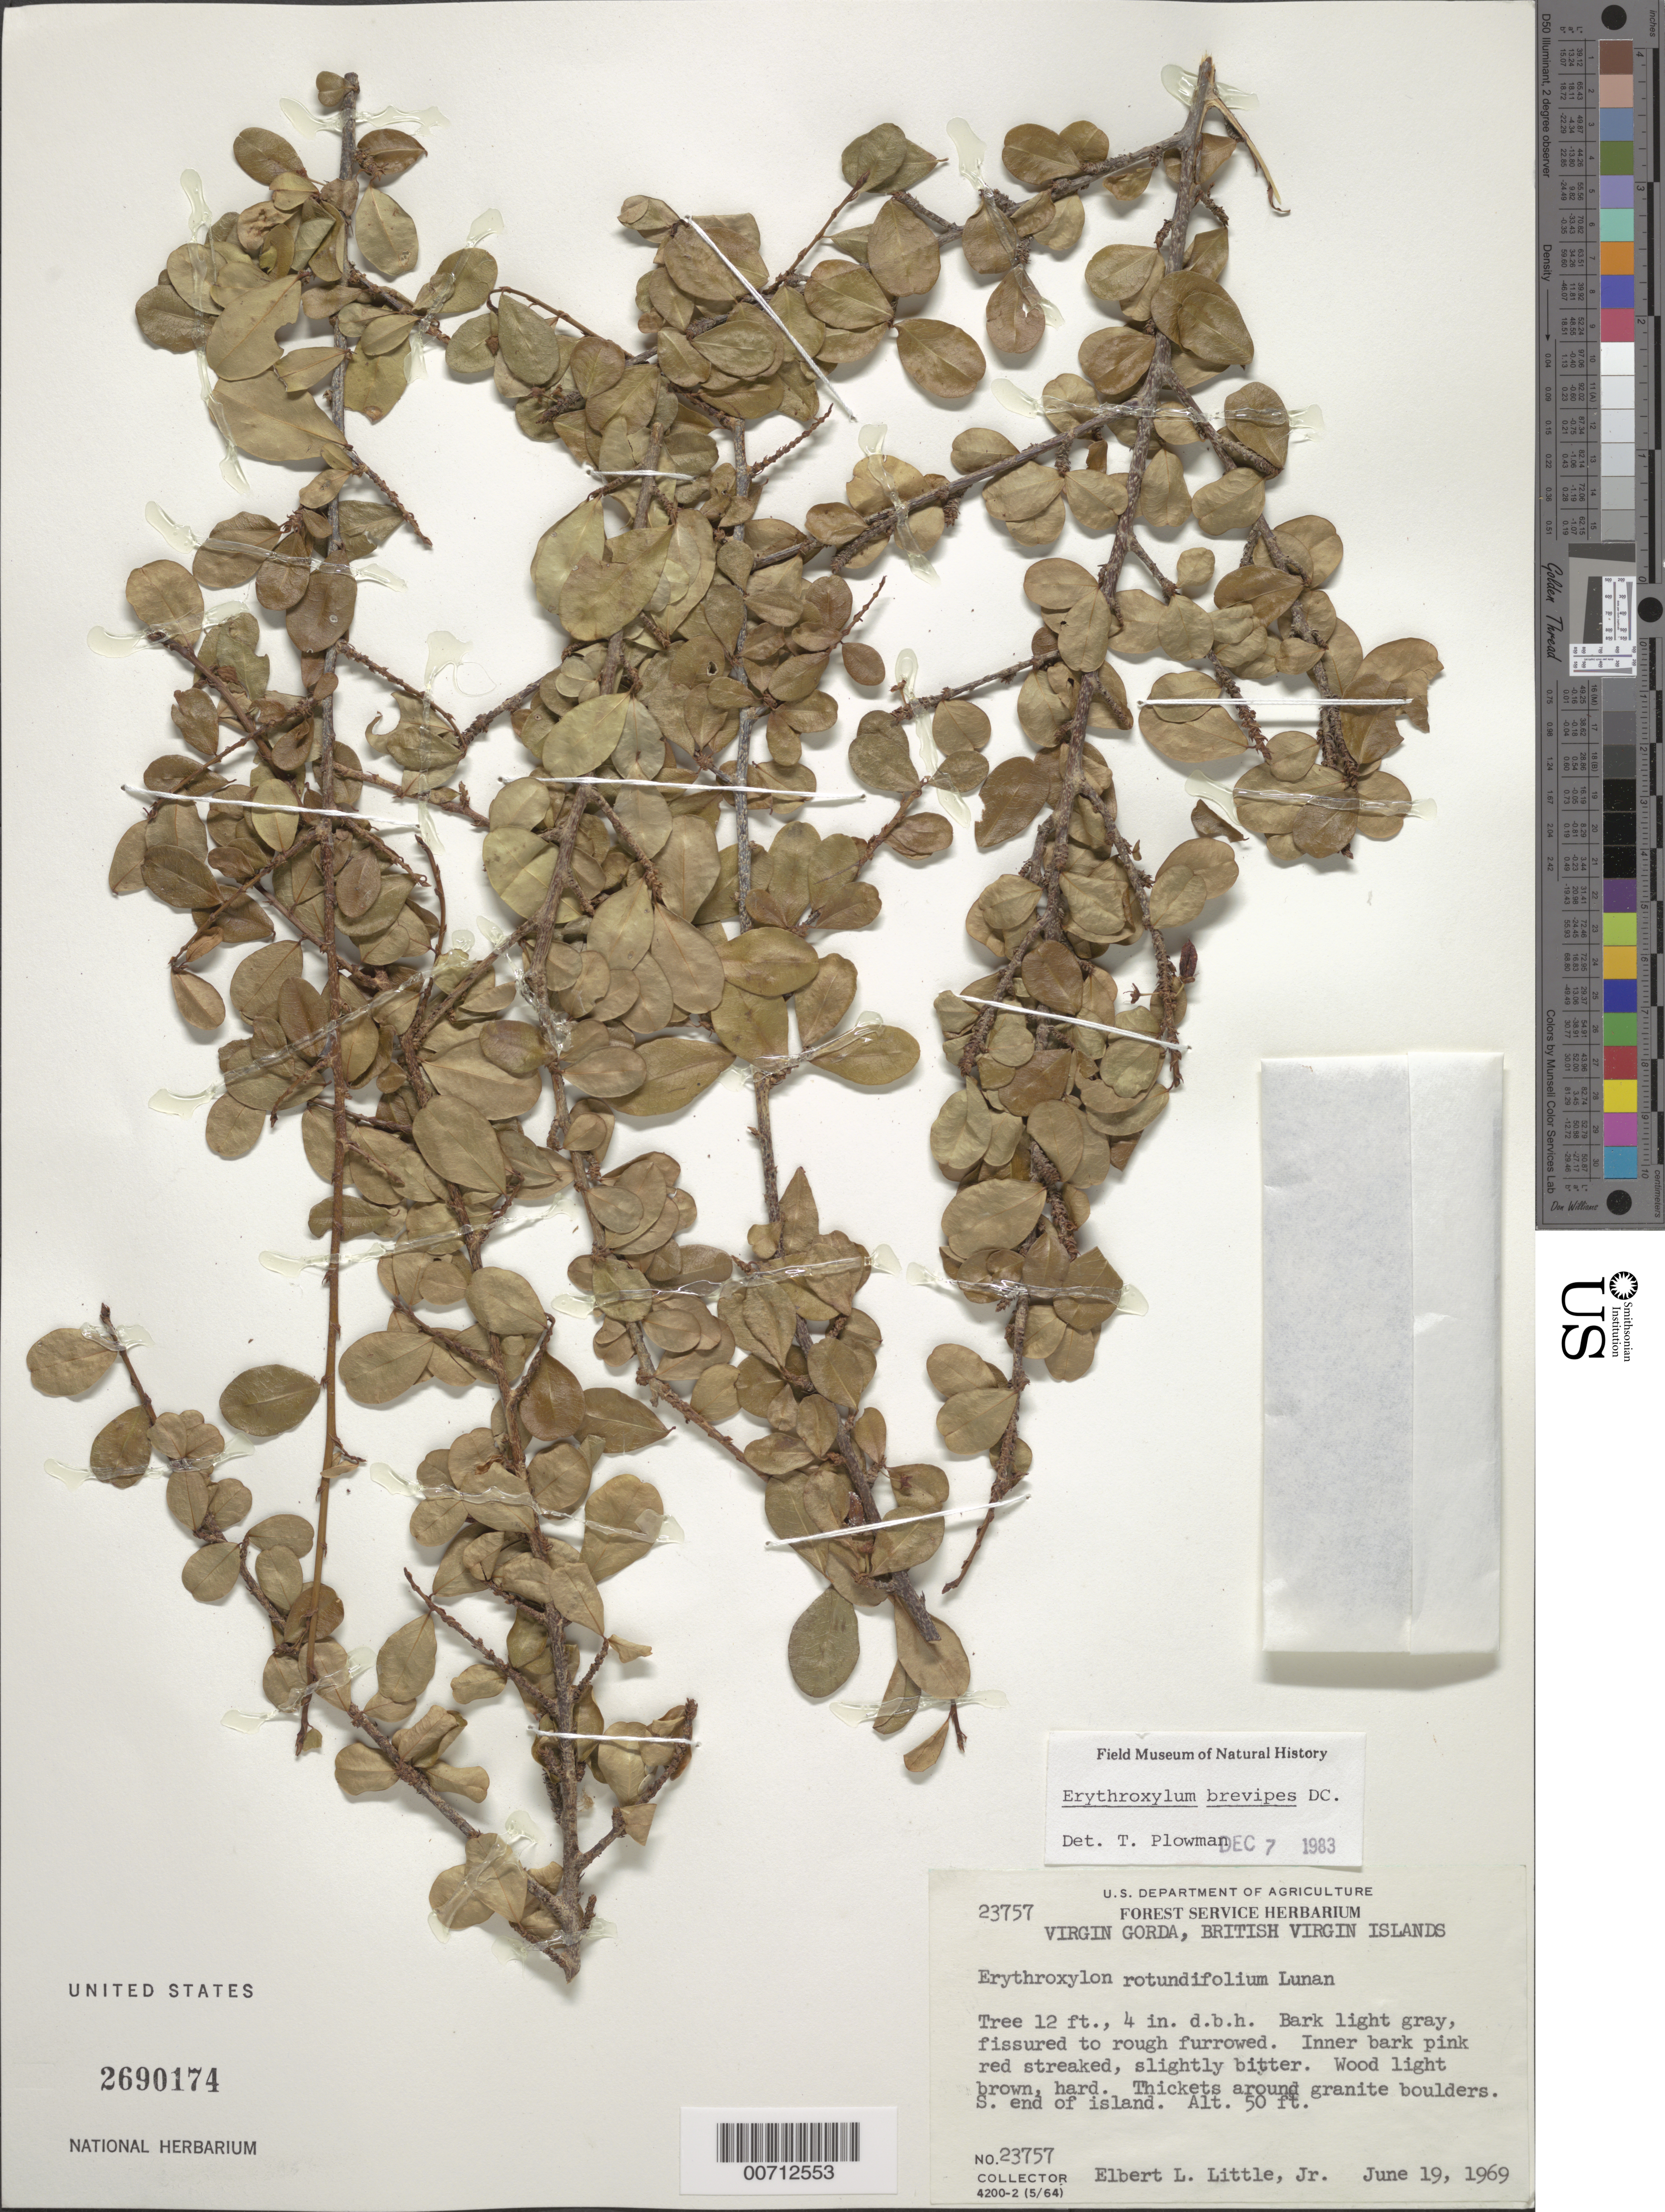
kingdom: Plantae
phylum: Tracheophyta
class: Magnoliopsida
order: Malpighiales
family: Erythroxylaceae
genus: Erythroxylum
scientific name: Erythroxylum brevipes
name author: DC.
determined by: Plowman, Timothy C.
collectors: E. L. Little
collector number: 23757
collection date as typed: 19 Jun 1969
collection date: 1969-06-19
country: British Virgin Islands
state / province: Virgin Gorda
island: Virgin Gorda Island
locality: S end of island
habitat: Thickets around granite boulders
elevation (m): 15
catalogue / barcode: US 2690174